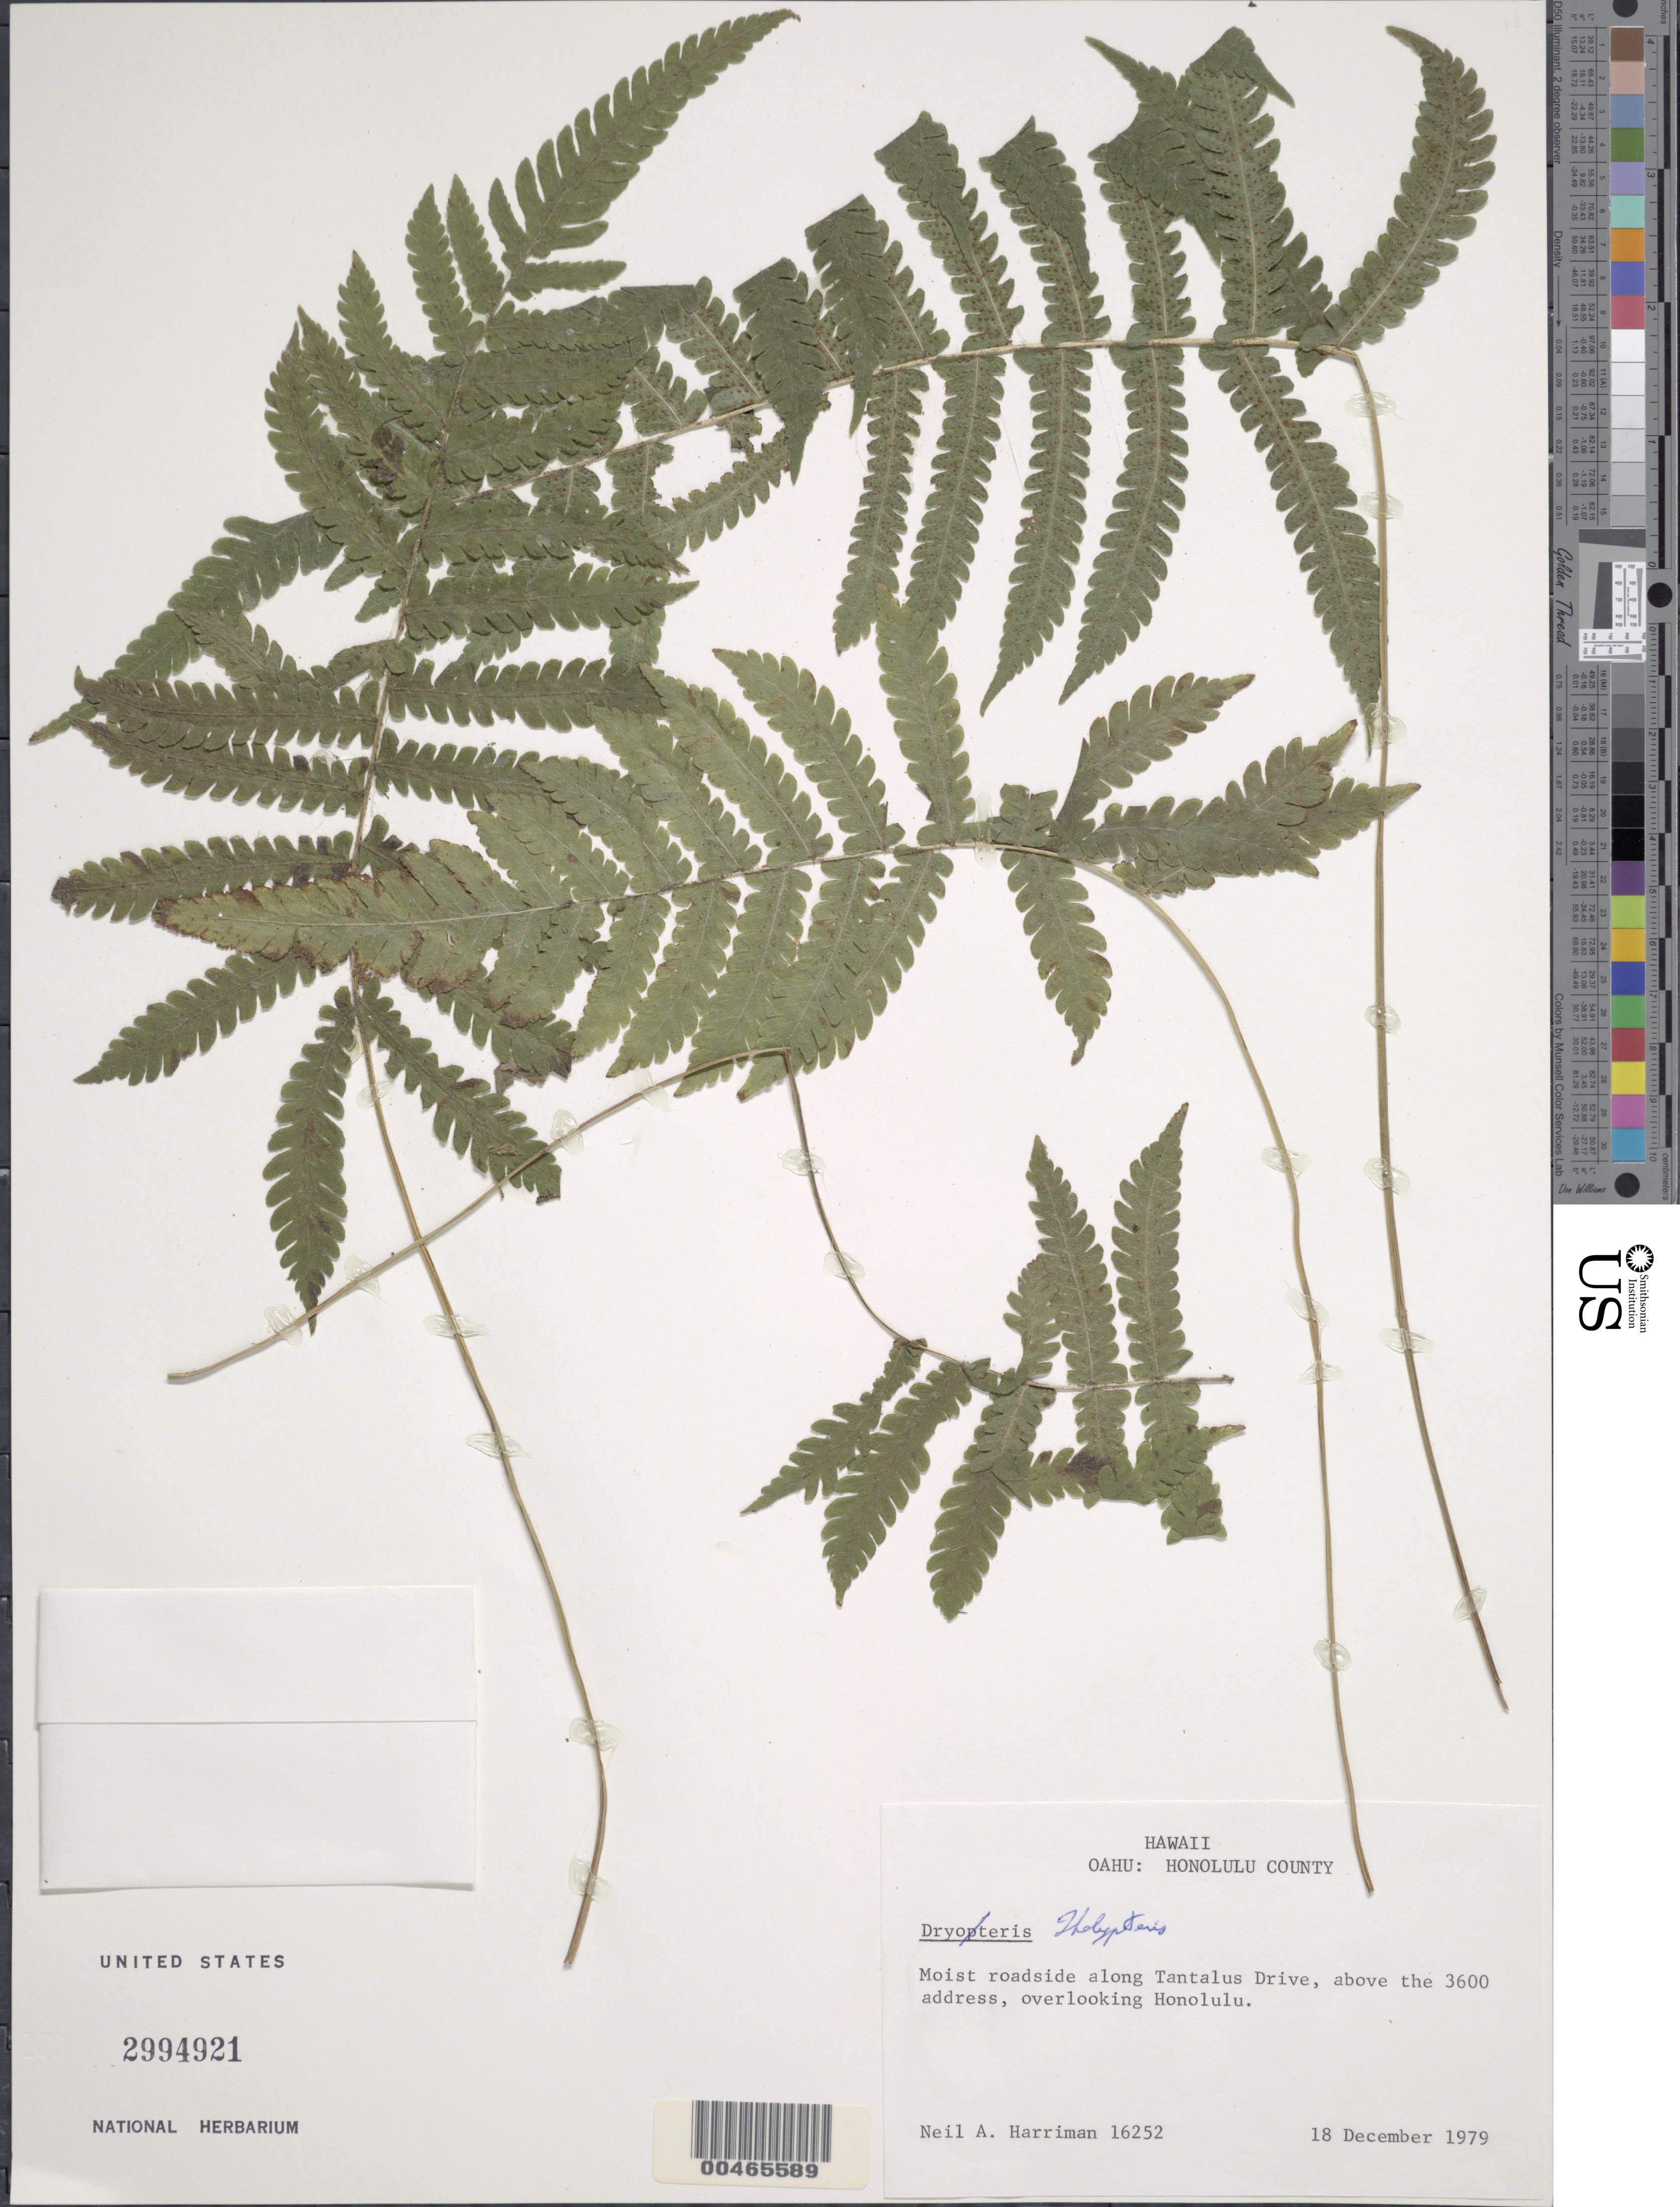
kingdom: Plantae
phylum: Tracheophyta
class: Polypodiopsida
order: Polypodiales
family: Thelypteridaceae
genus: Cyclosorus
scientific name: Cyclosorus sp.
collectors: N. A. Harriman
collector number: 16252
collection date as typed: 18 Dec 1979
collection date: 1979-12-18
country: United States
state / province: Hawaii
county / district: Honolulu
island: Oahu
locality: roadside along Tantalus Drive, above the 3600 address, overlooking Honolulu, Honolulu County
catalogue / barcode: US 2994921